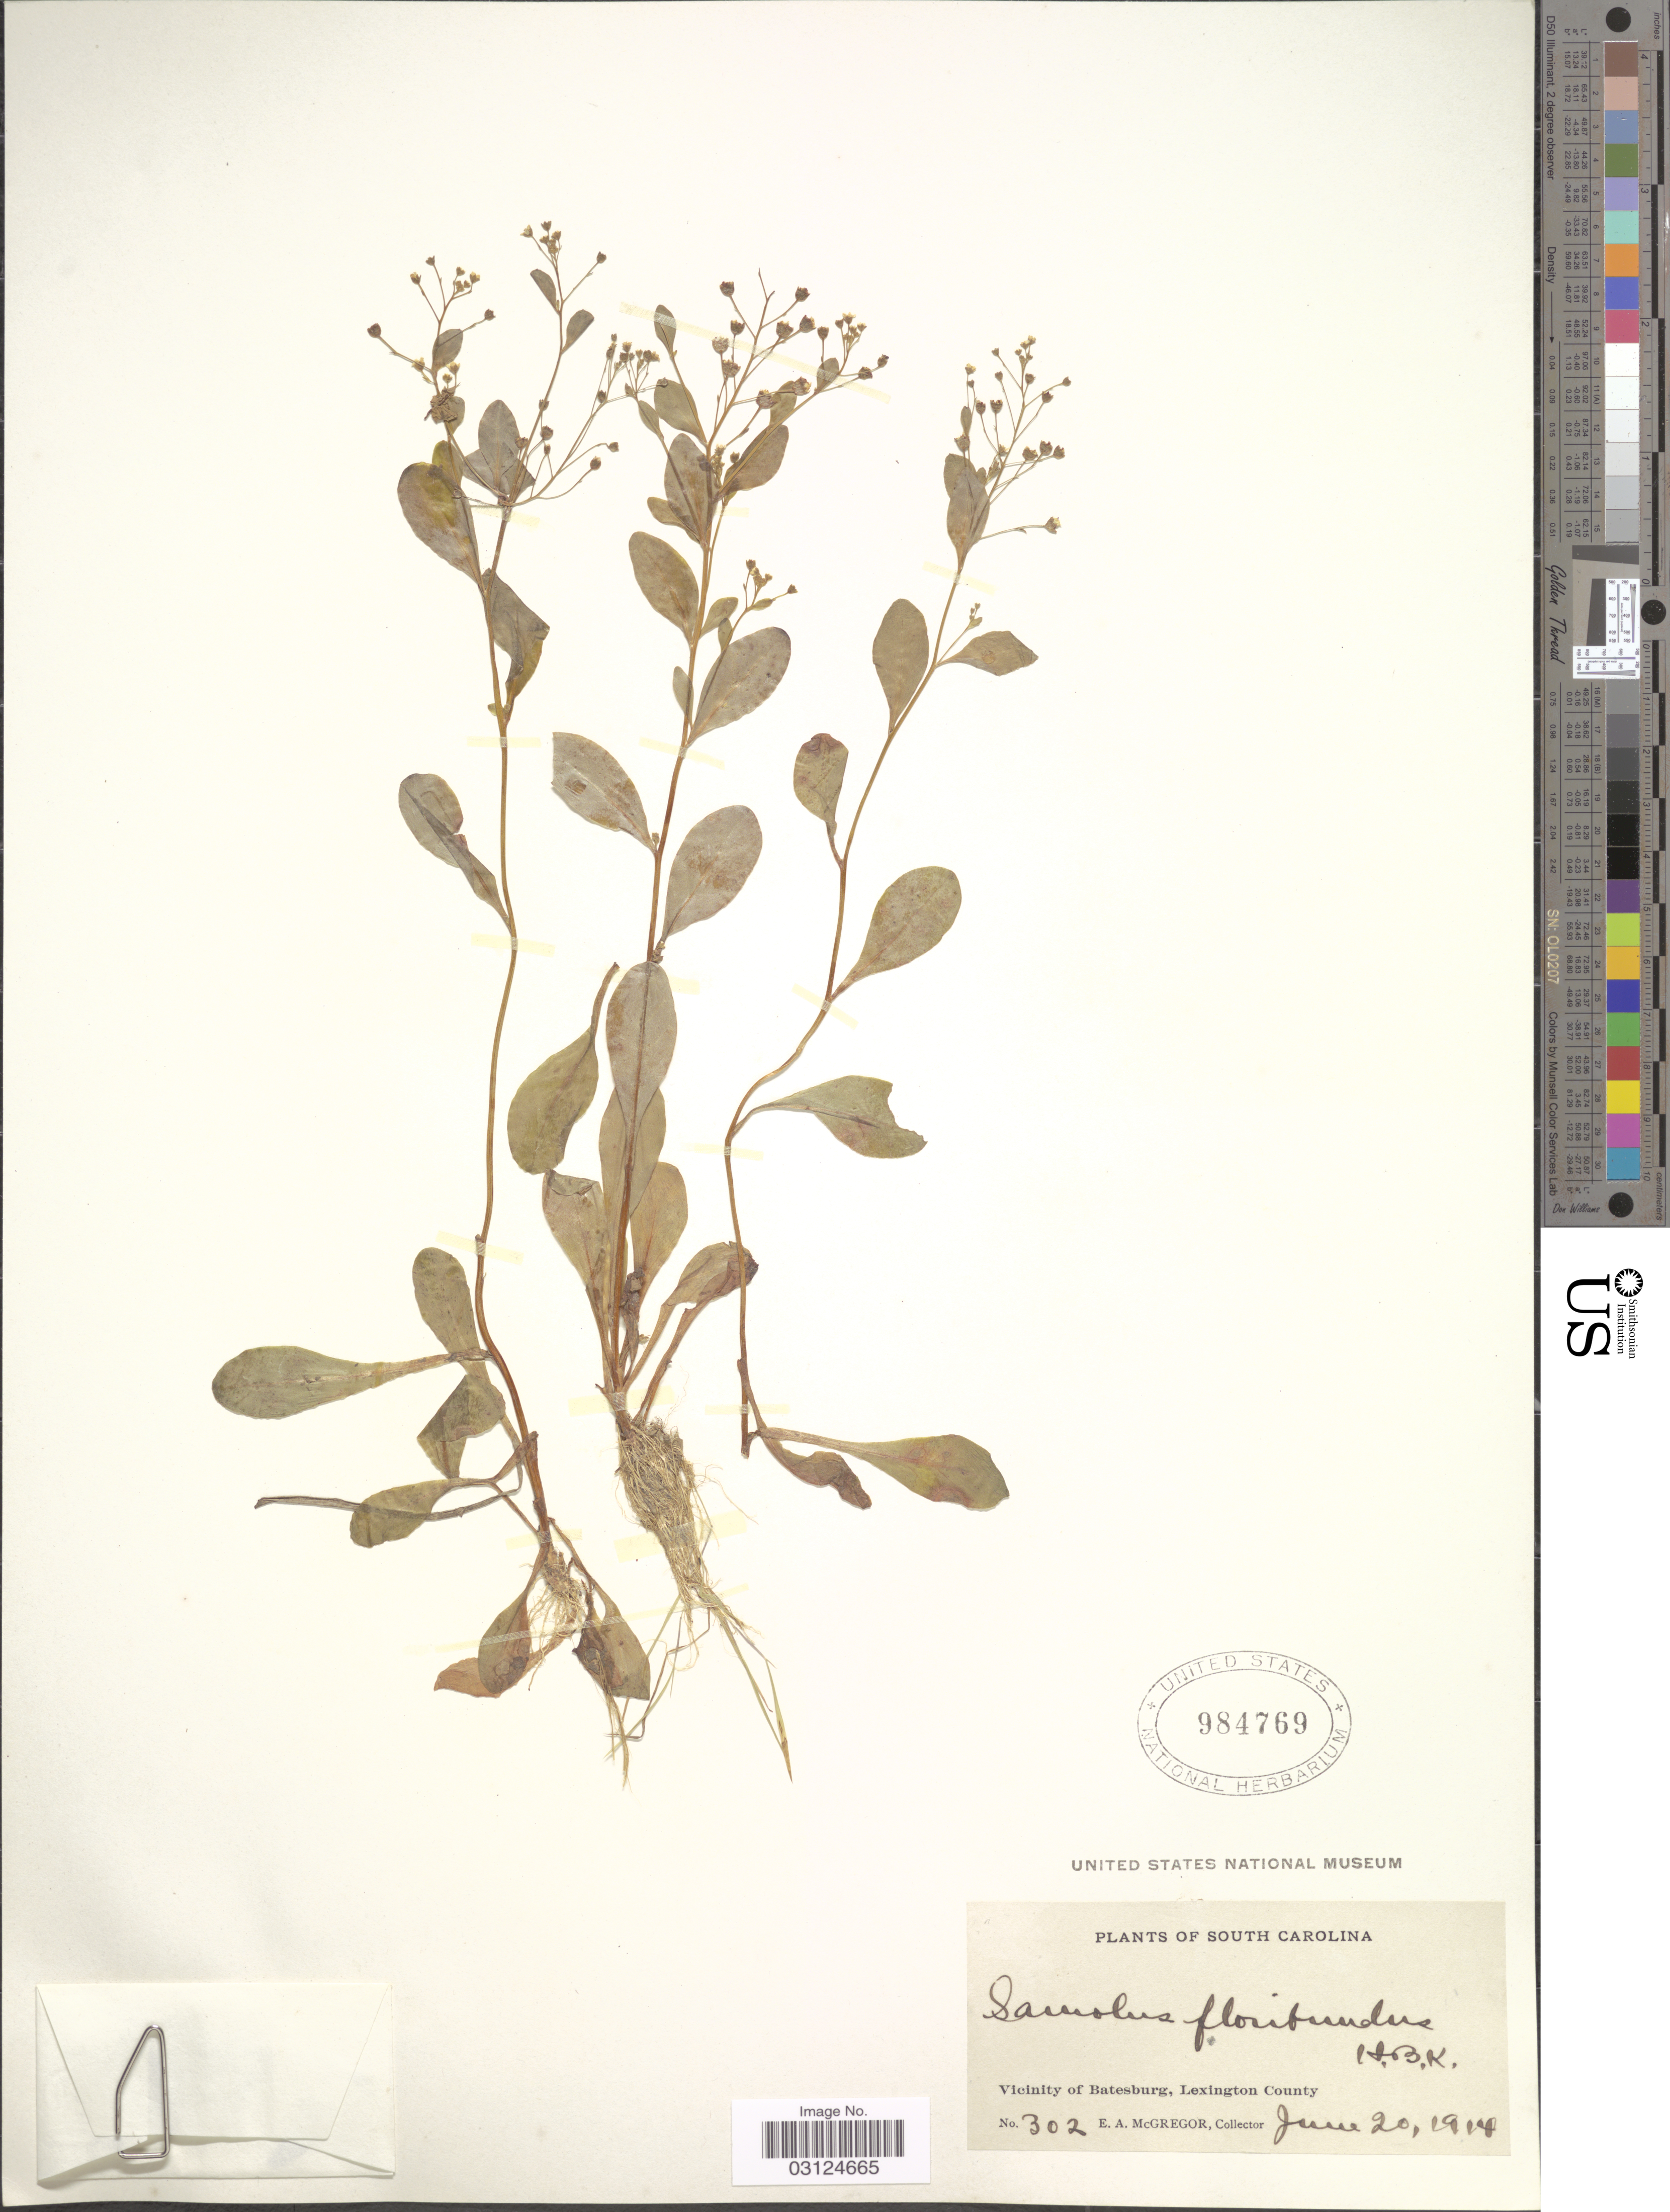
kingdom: Plantae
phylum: Tracheophyta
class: Magnoliopsida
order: Ericales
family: Primulaceae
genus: Samolus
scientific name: Samolus parviflorus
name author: Raf.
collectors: E. A. McGregor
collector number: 302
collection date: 1914-06-20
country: United States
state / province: South Carolina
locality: Vicinity of Batesburg, Lexington County.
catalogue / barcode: US 984769